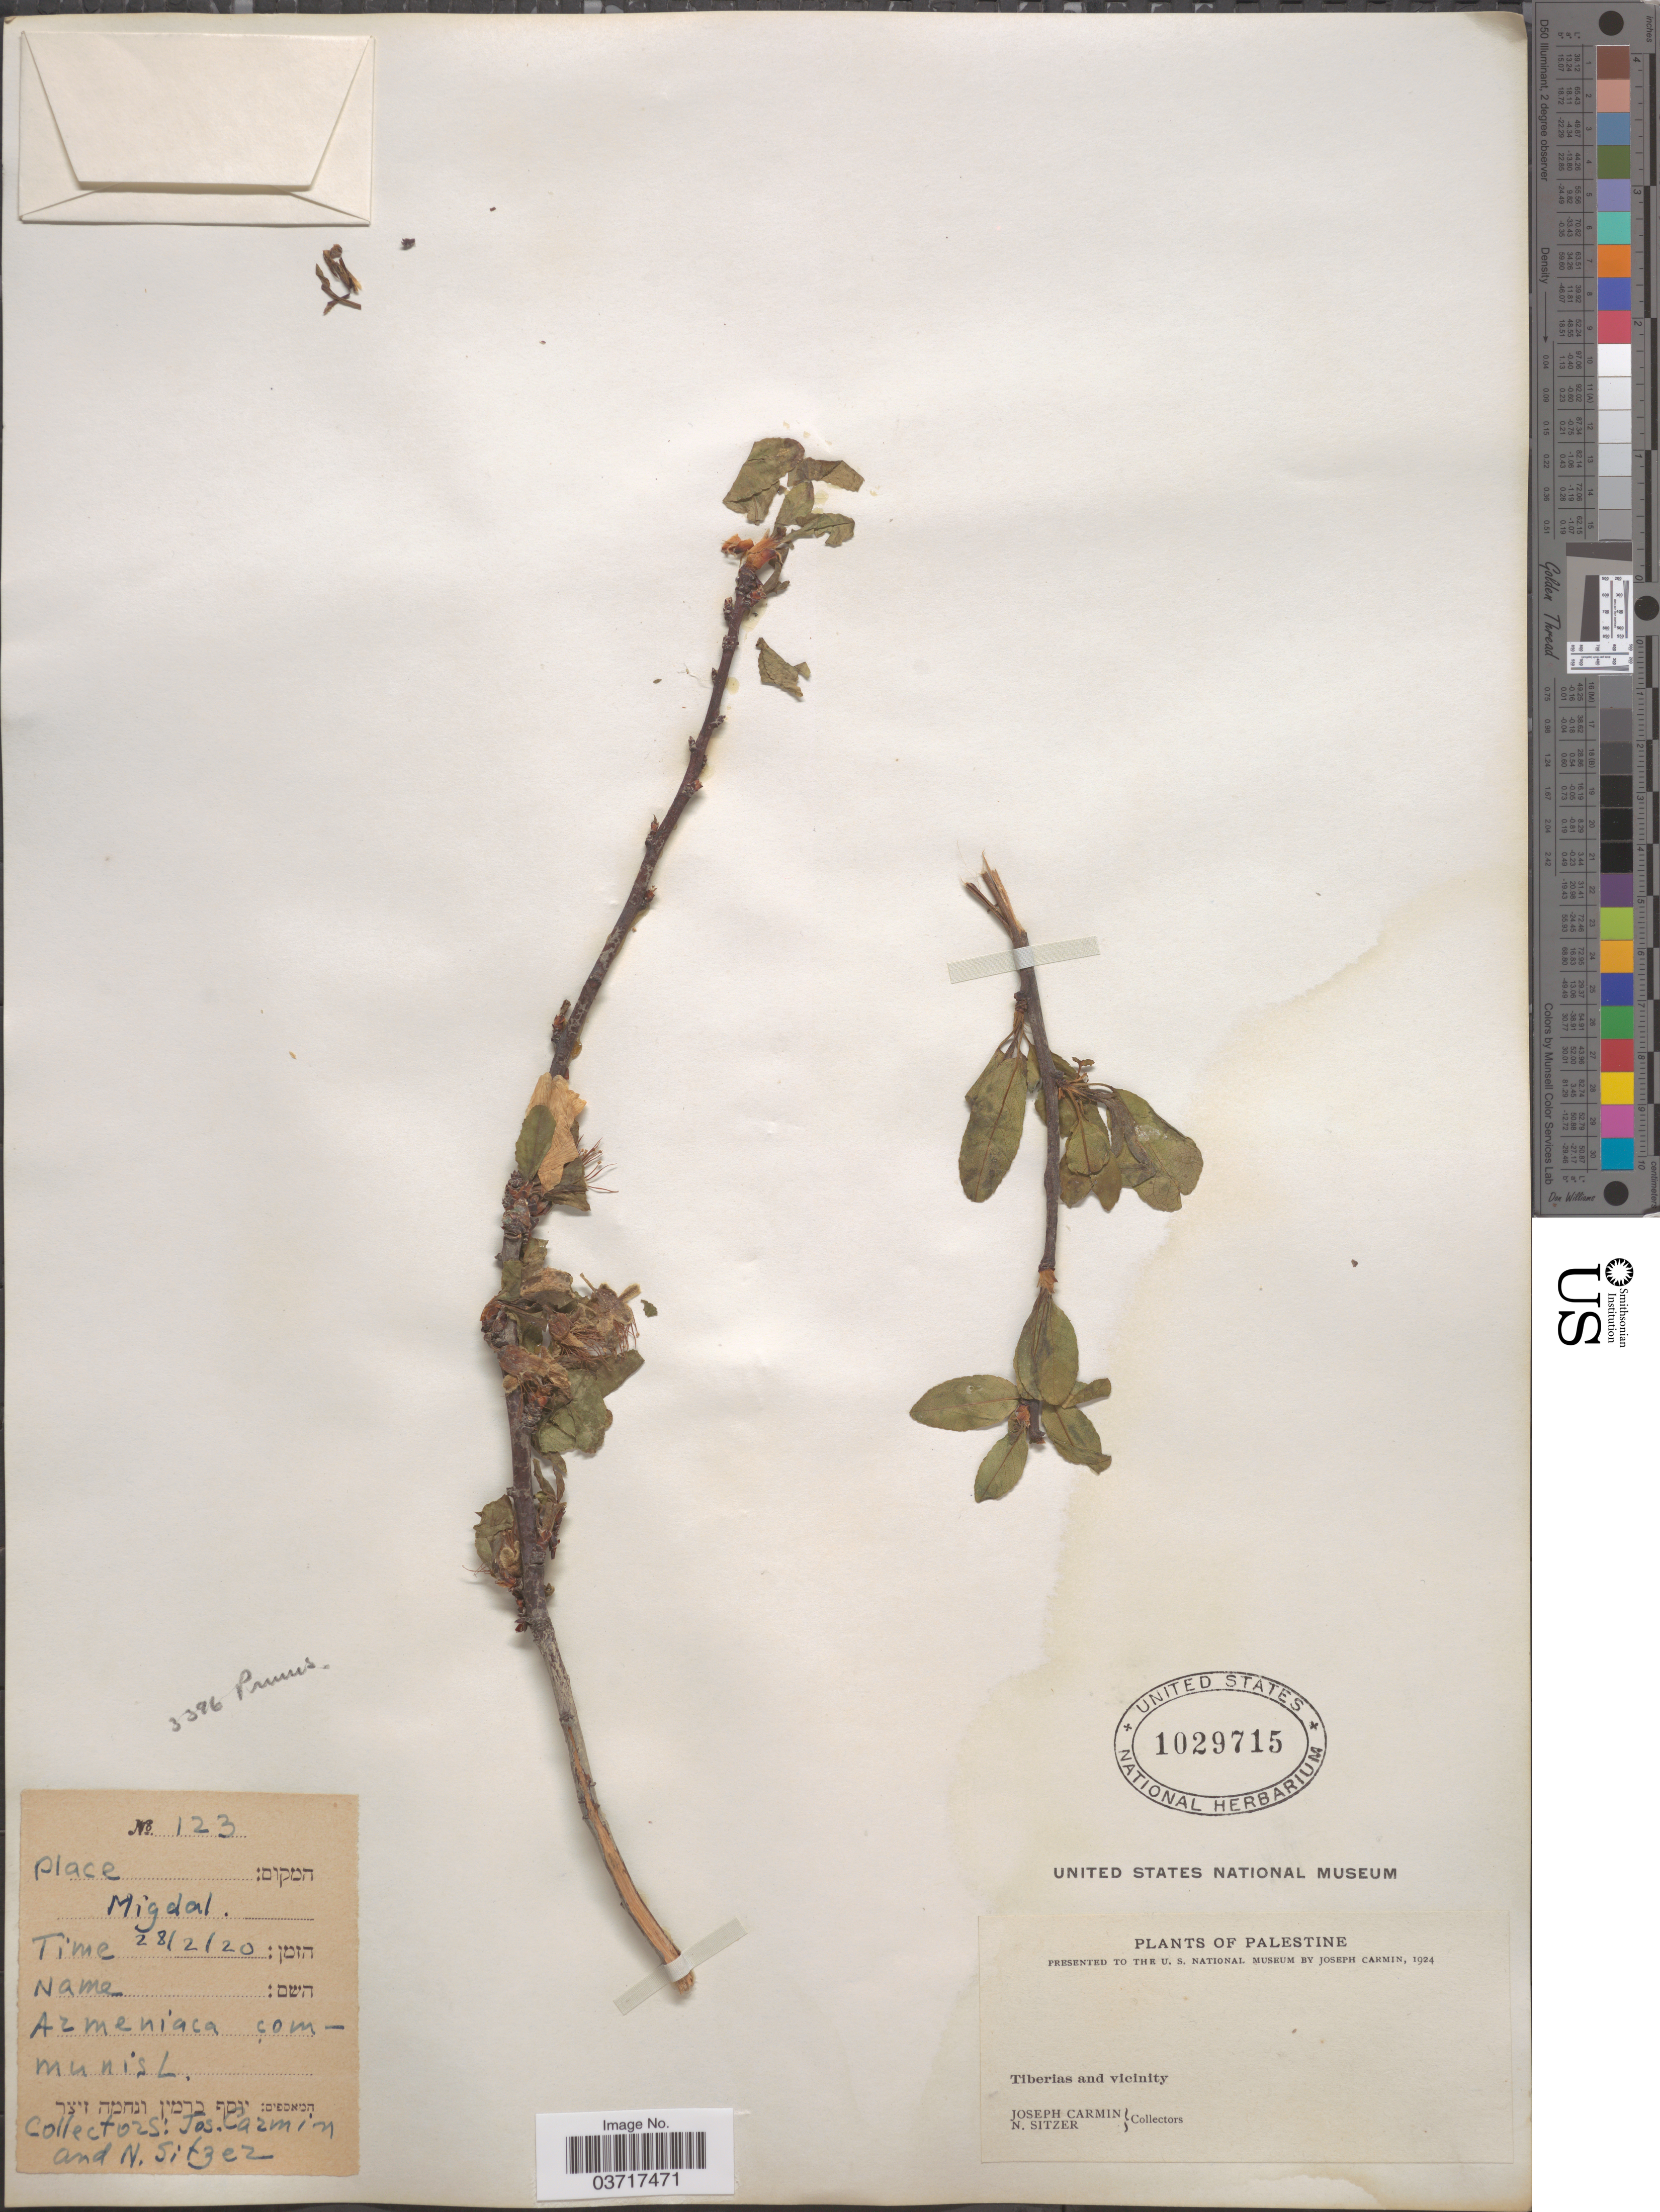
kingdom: Plantae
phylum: Tracheophyta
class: Magnoliopsida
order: Rosales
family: Rosaceae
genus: Prunus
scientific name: Prunus amygdalus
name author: Batsch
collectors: J. Carmin & N. Sitzer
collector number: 123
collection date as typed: Transcribed d/m/y: 28/2/20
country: Israel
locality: Migdal. Palestine. Tiberias and vicinity.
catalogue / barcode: US 1029715